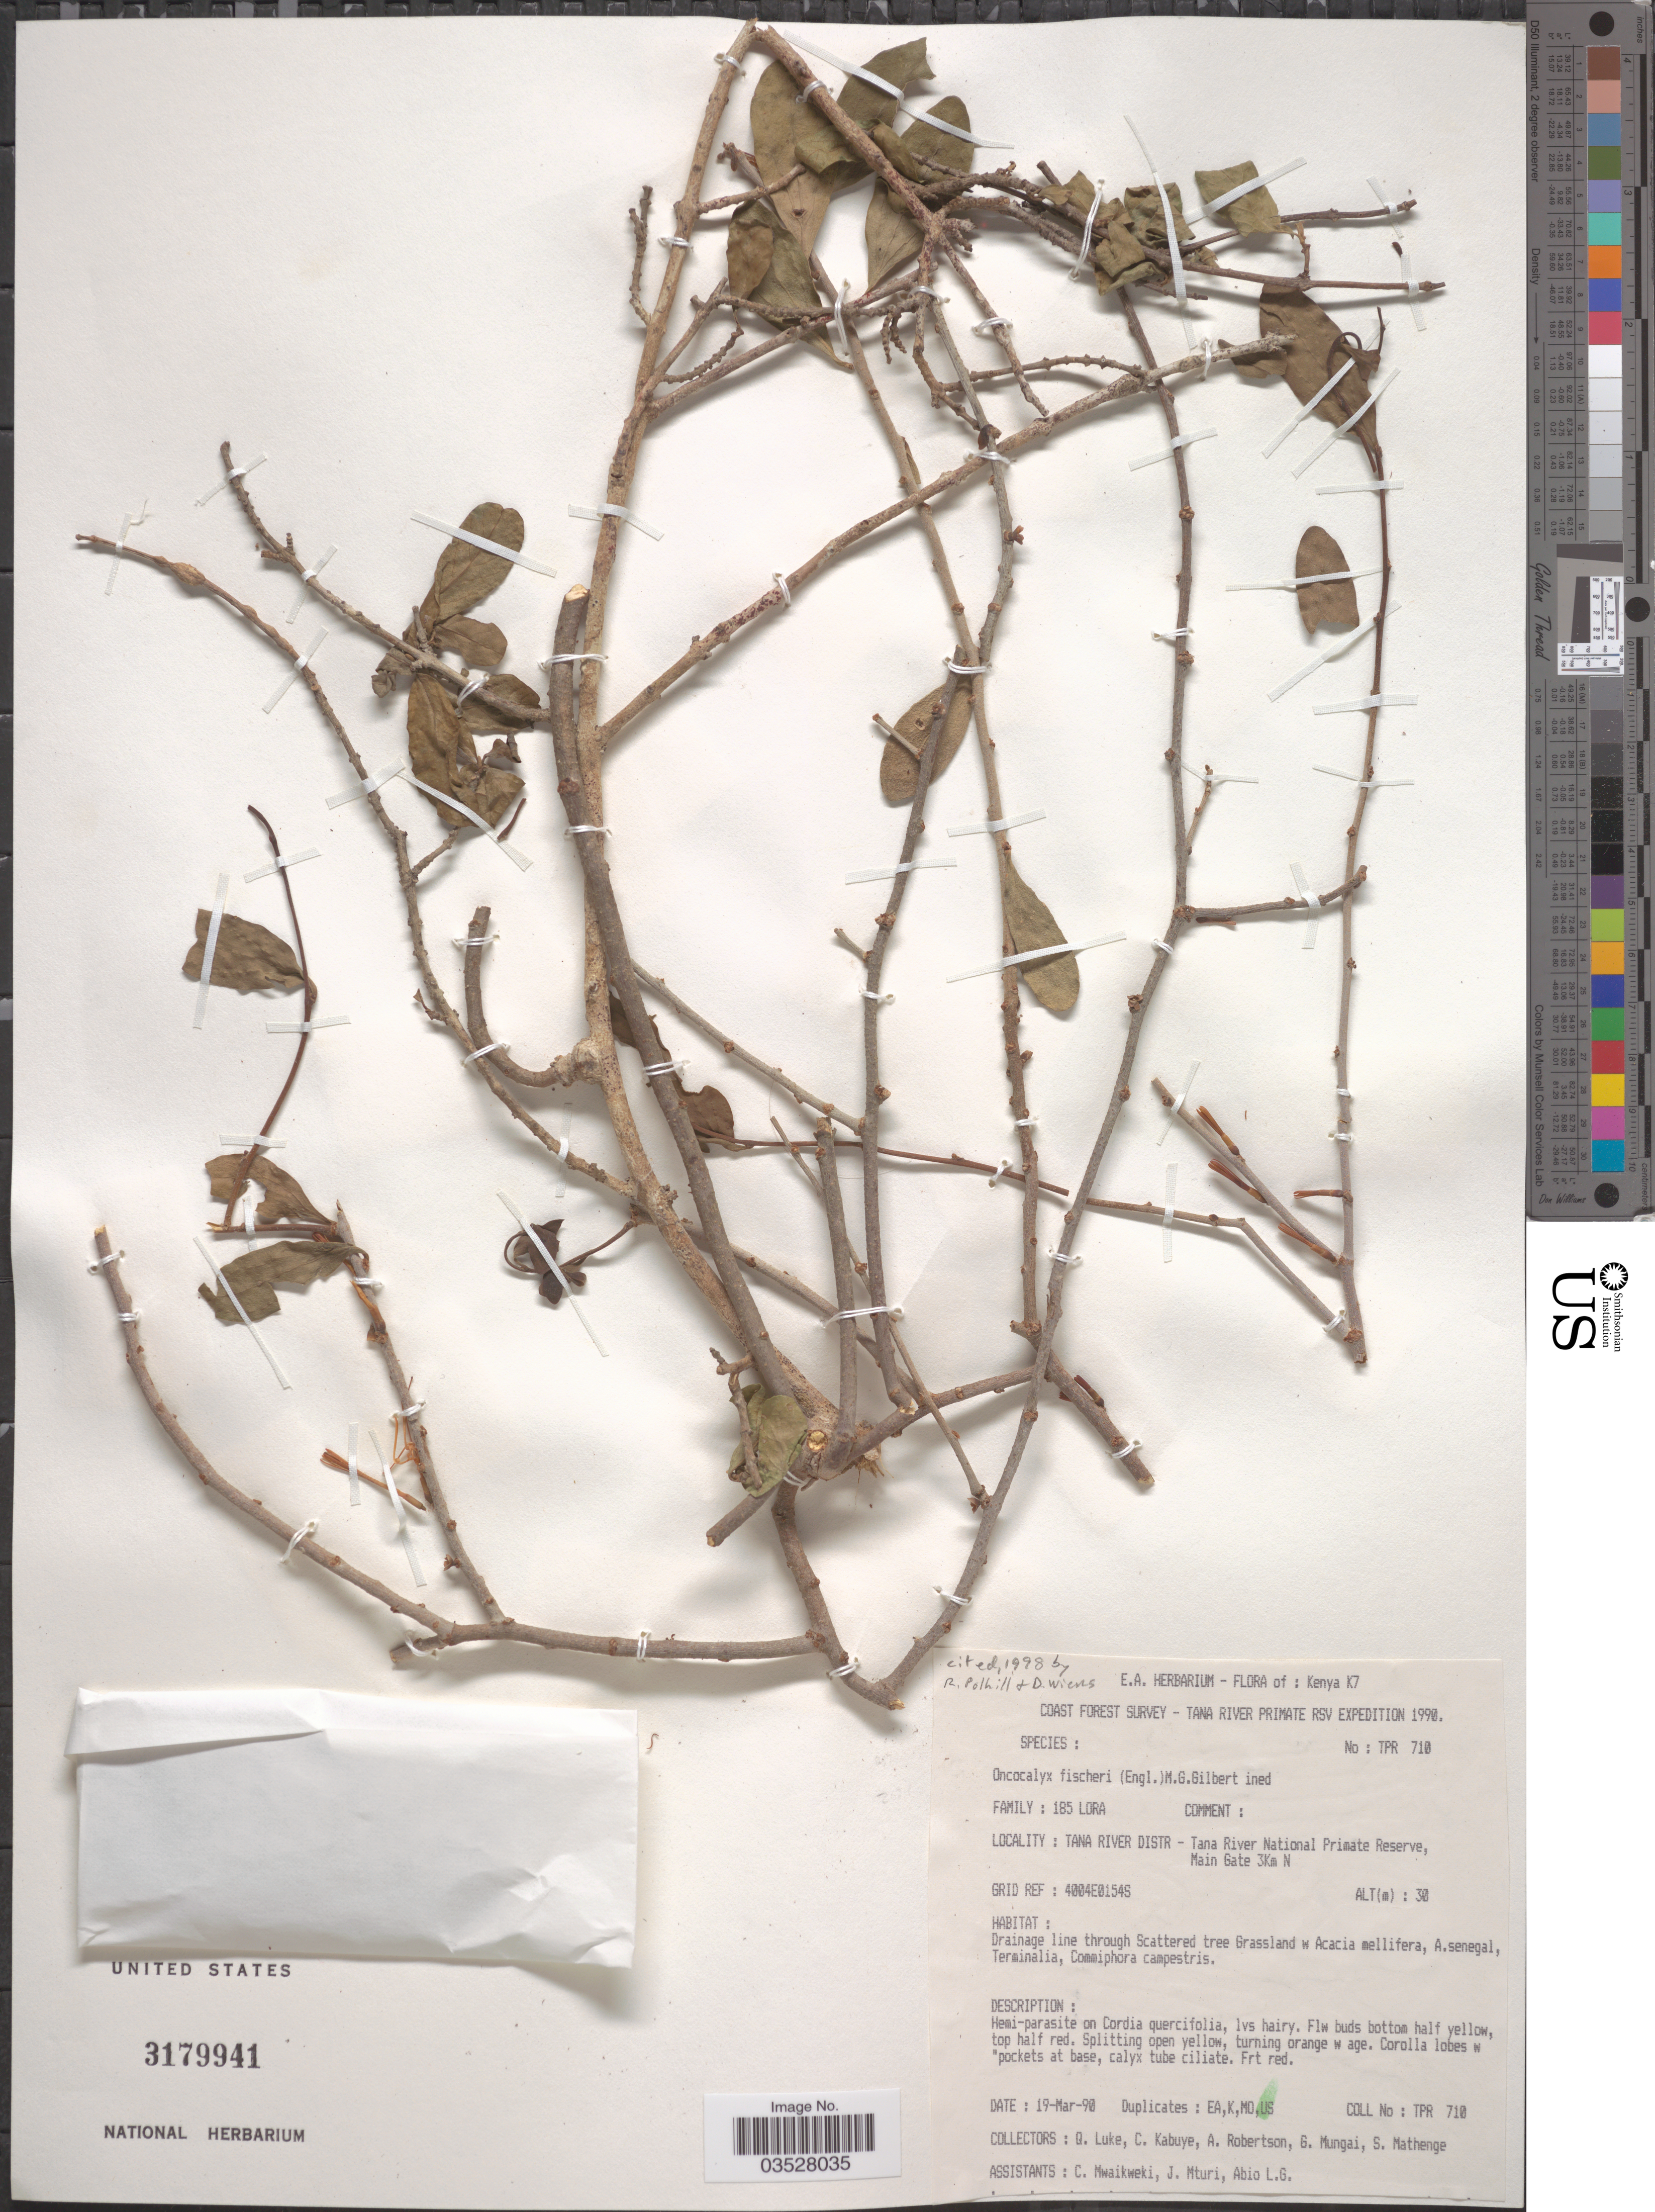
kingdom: Plantae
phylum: Tracheophyta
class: Magnoliopsida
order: Santalales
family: Loranthaceae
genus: Oncocalyx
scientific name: Oncocalyx fischeri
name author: (Engl.) M.G. Gilbert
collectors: Q. Luke, C. Kabuye, A. Robertson, G. Mangai & et al.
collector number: TPR710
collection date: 1990-03-19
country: Kenya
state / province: Tana River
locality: Kenya K7. Coast Forest. Tana River Primate RSV. Tana River Distri - Tana River National Primate Reserve, Main Gate 3Km N.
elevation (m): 30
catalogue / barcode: US 3179941